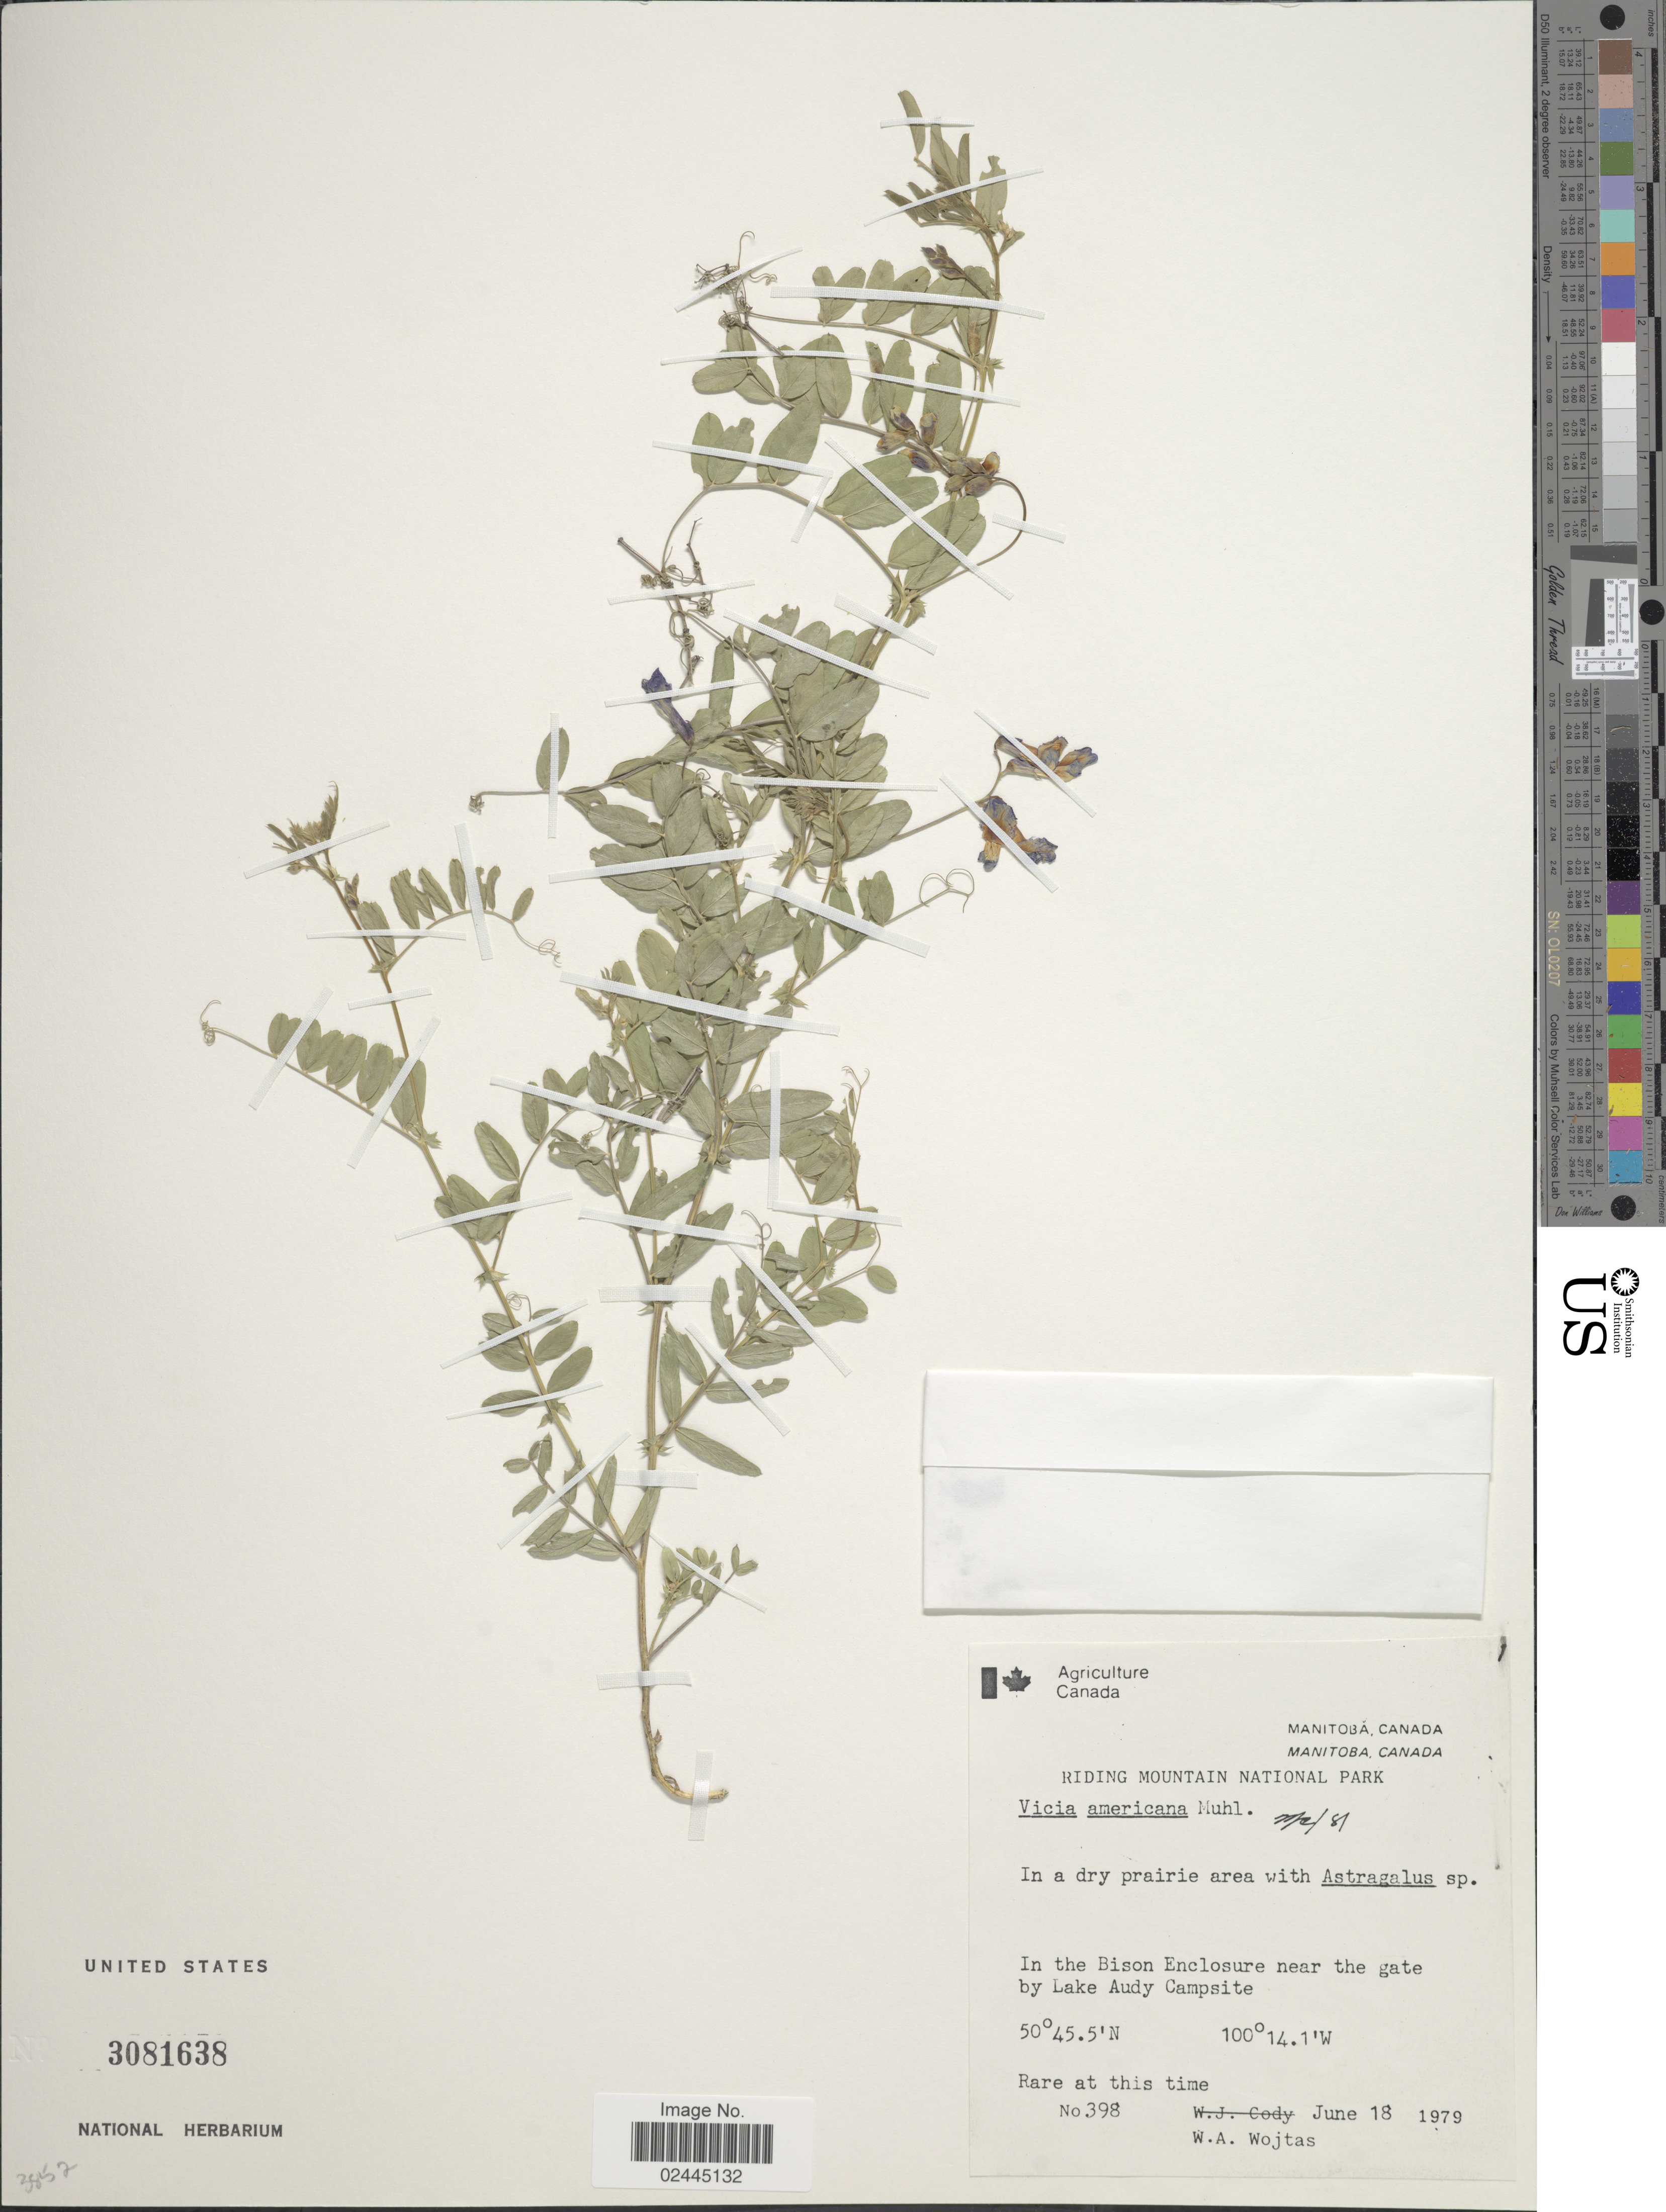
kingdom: Plantae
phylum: Tracheophyta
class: Magnoliopsida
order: Fabales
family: Fabaceae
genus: Vicia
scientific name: Vicia americana var. americana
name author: Muhl. ex Willd.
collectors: W. Wojtas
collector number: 398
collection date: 1979-06-18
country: Canada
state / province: Manitoba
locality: Riding Mountain National Park. In the Bison Enclosure near the gate by Lake Audy Campsite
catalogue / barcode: US 3081638